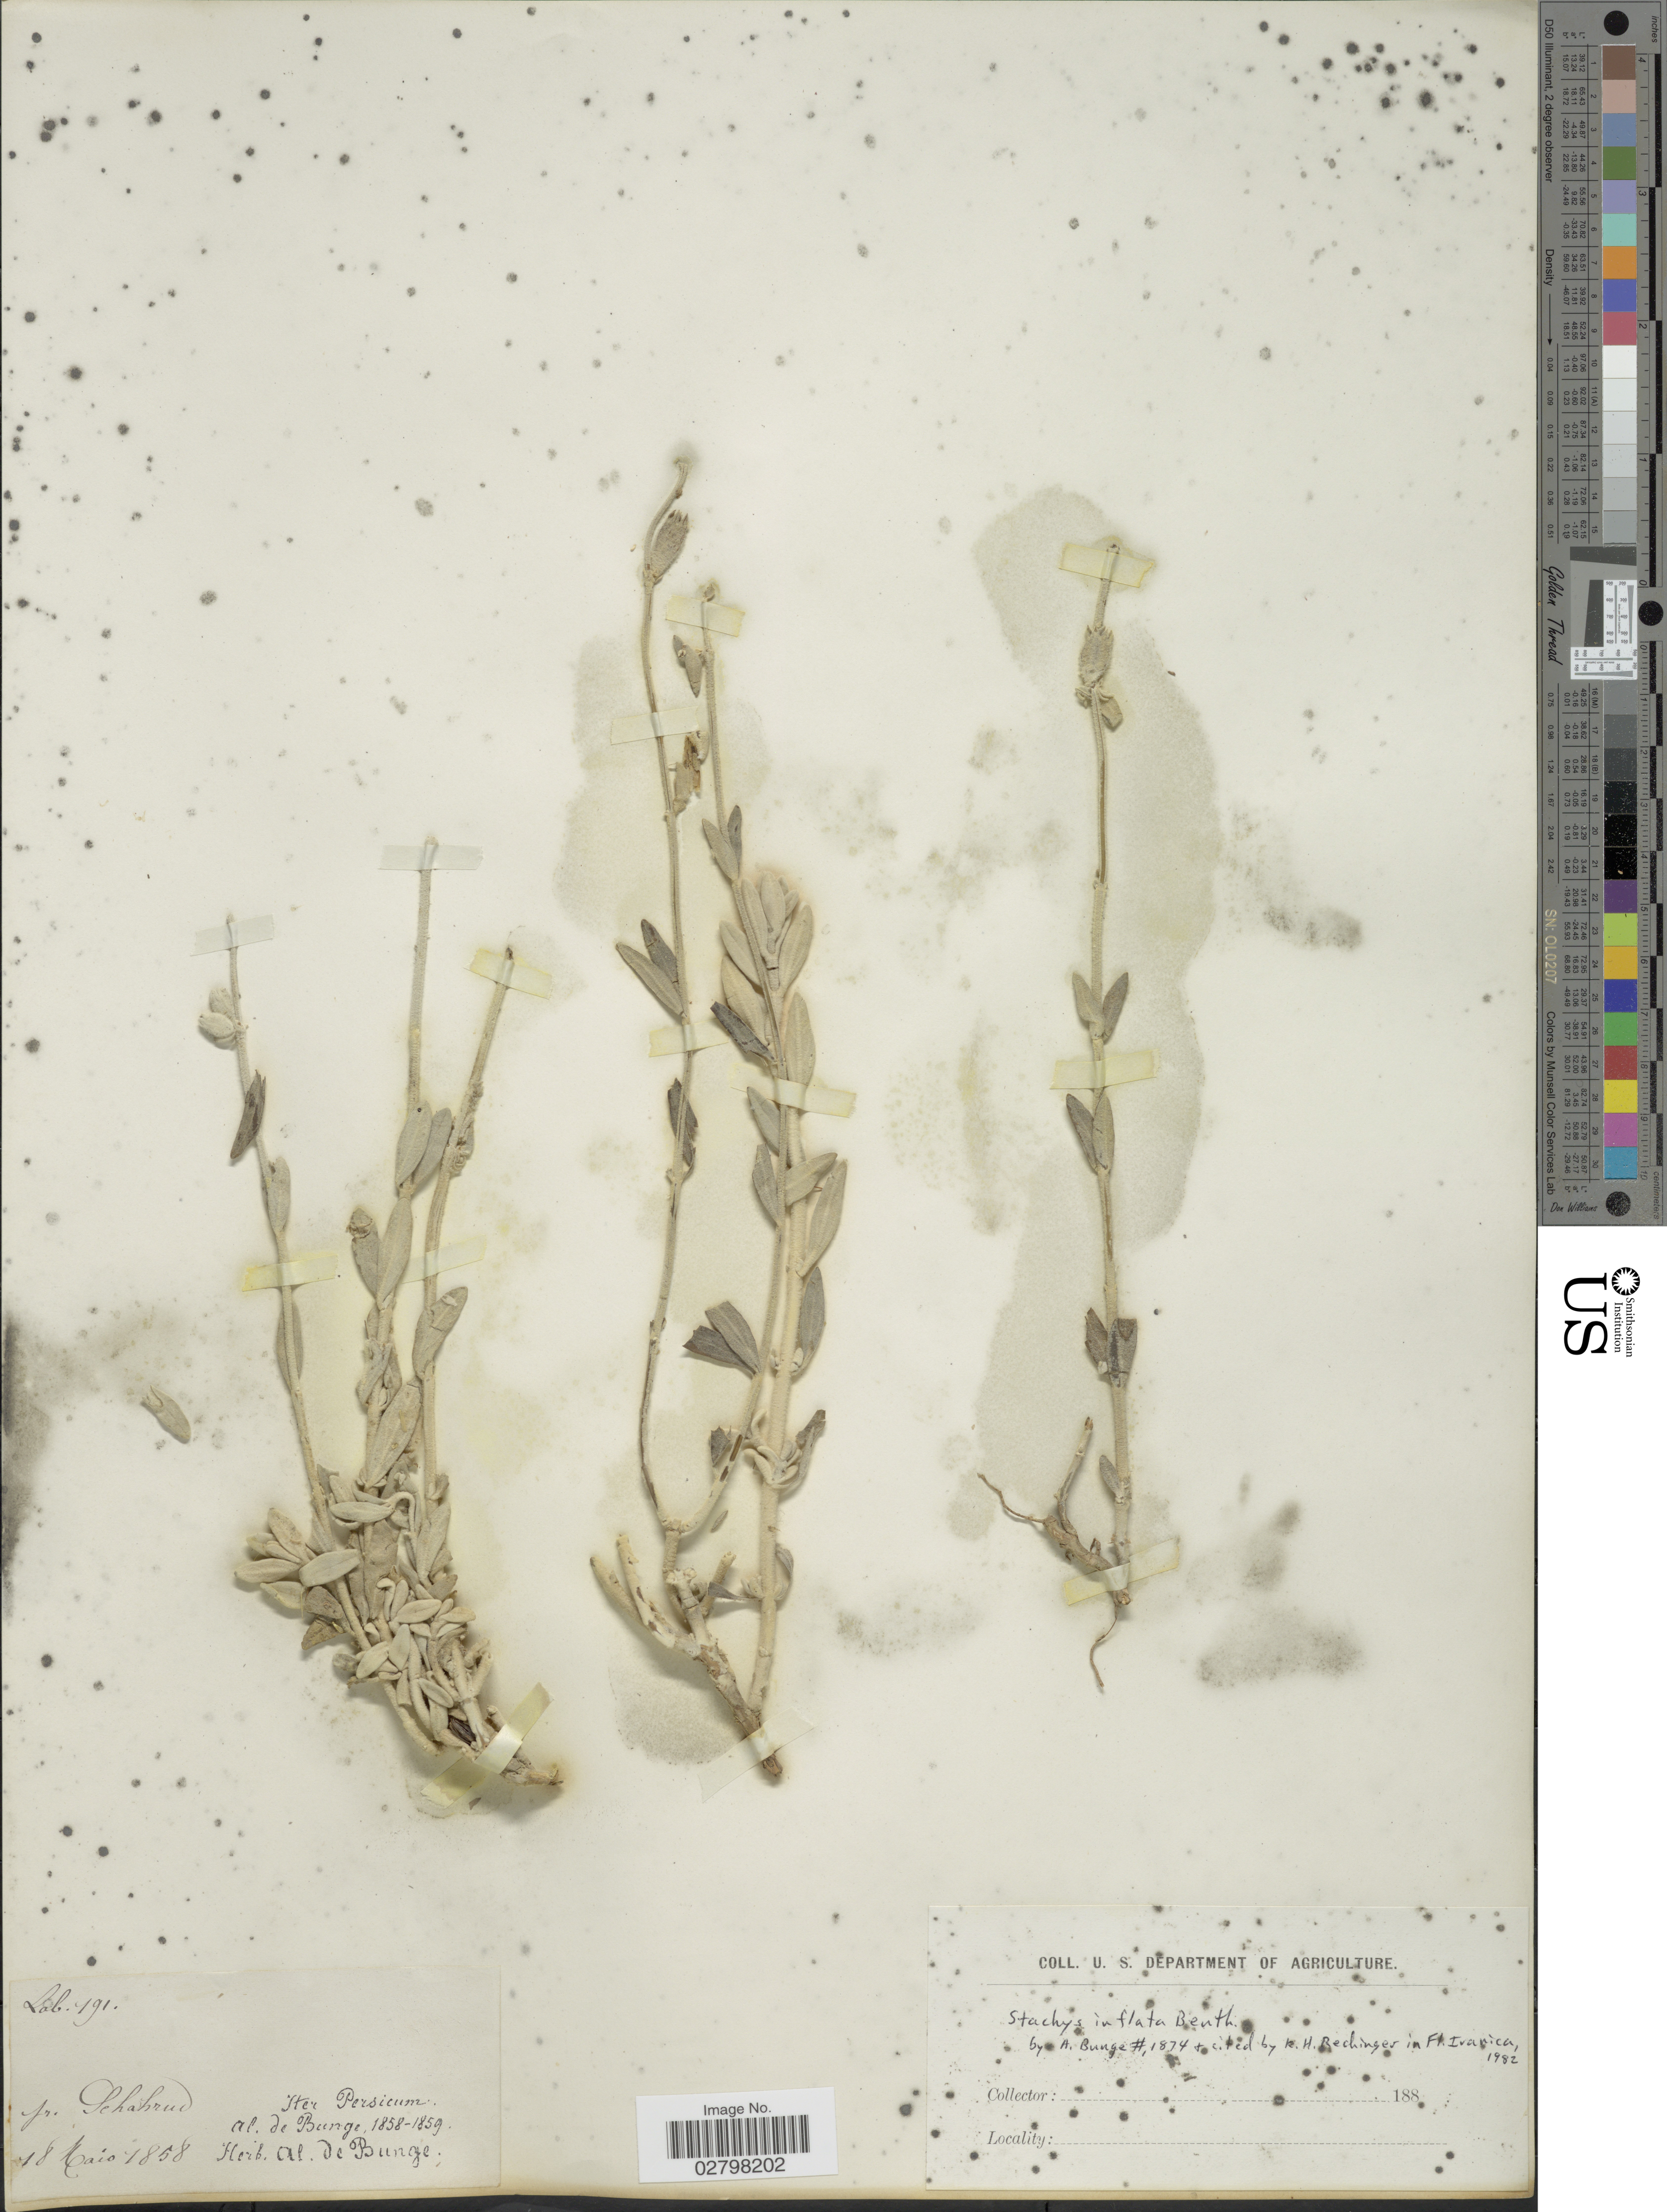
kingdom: Plantae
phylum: Tracheophyta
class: Magnoliopsida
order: Lamiales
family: Lamiaceae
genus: Stachys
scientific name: Stachys inflata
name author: Benth.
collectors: A. de Bunge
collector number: Lab191?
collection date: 1858-05-18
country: Iran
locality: Iter Persicum. Pr. Schahrud.